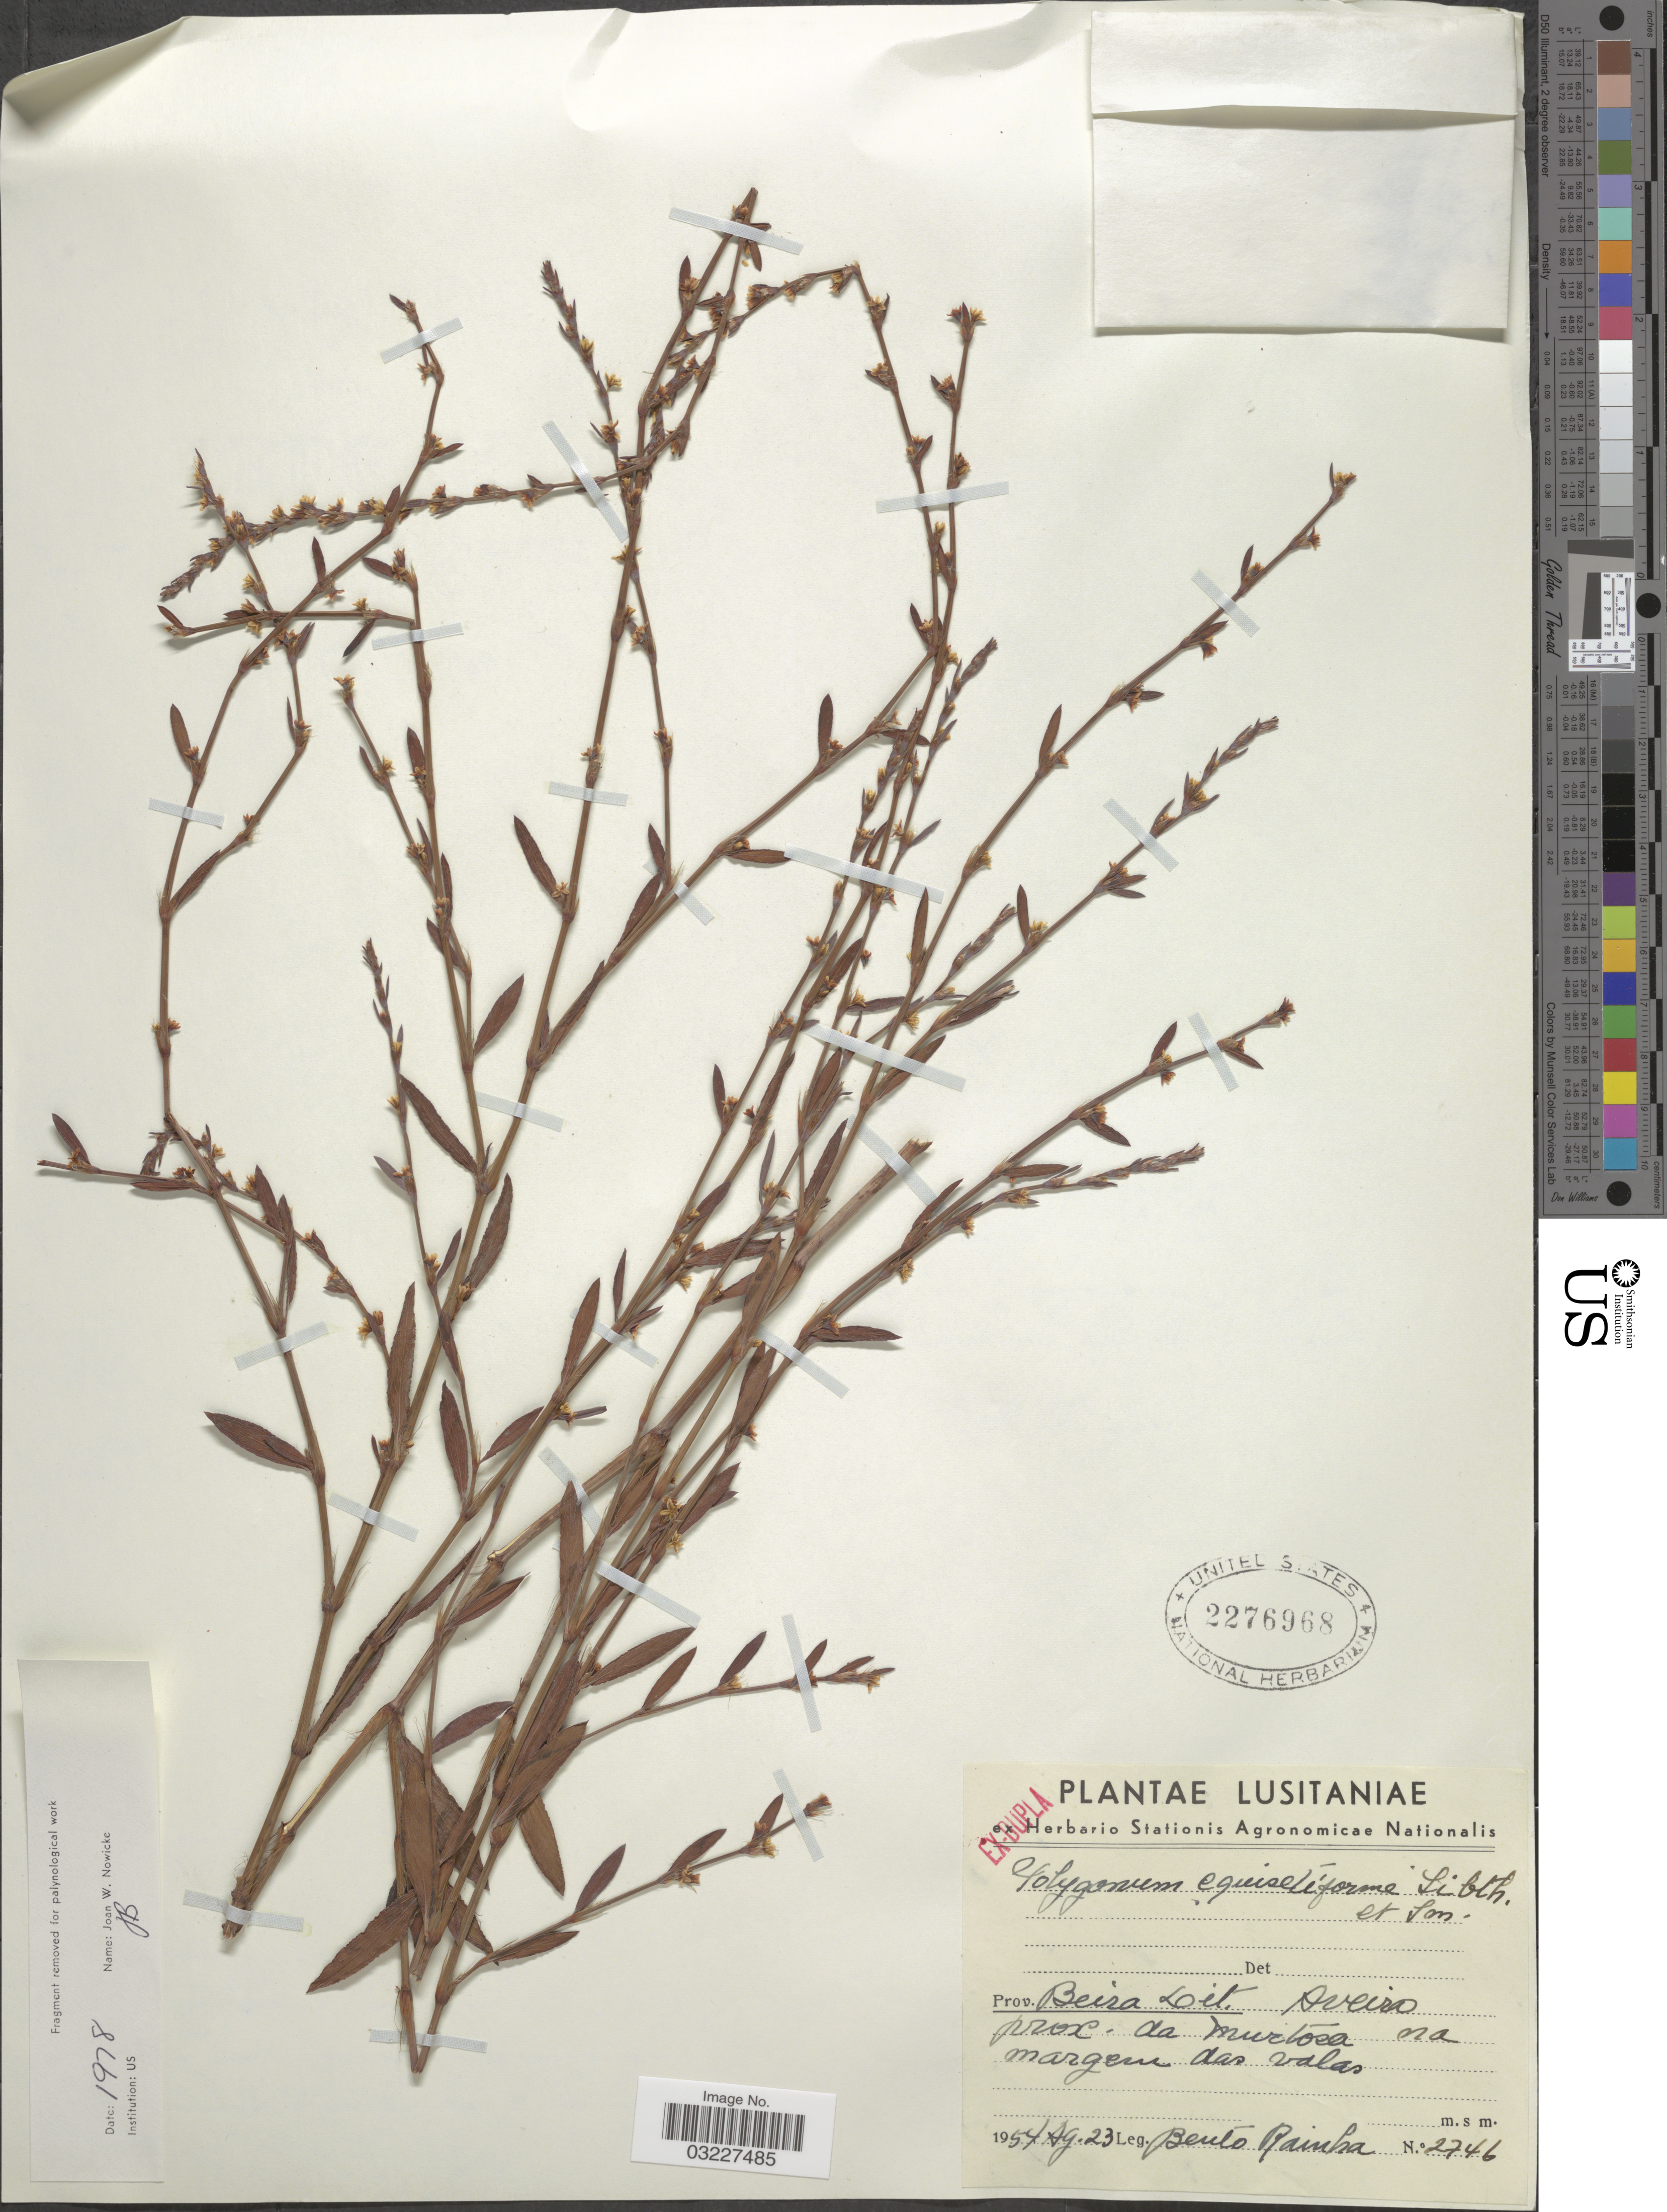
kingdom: Plantae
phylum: Tracheophyta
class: Magnoliopsida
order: Caryophyllales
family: Polygonaceae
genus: Polygonum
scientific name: Polygonum equisetiforme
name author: Sm.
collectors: B. Rainha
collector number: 2746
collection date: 1954-08-23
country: Portugal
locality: Prov. Beira Lit. Aveiro prox. da Muritosa na margem das valas.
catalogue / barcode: US 2276968